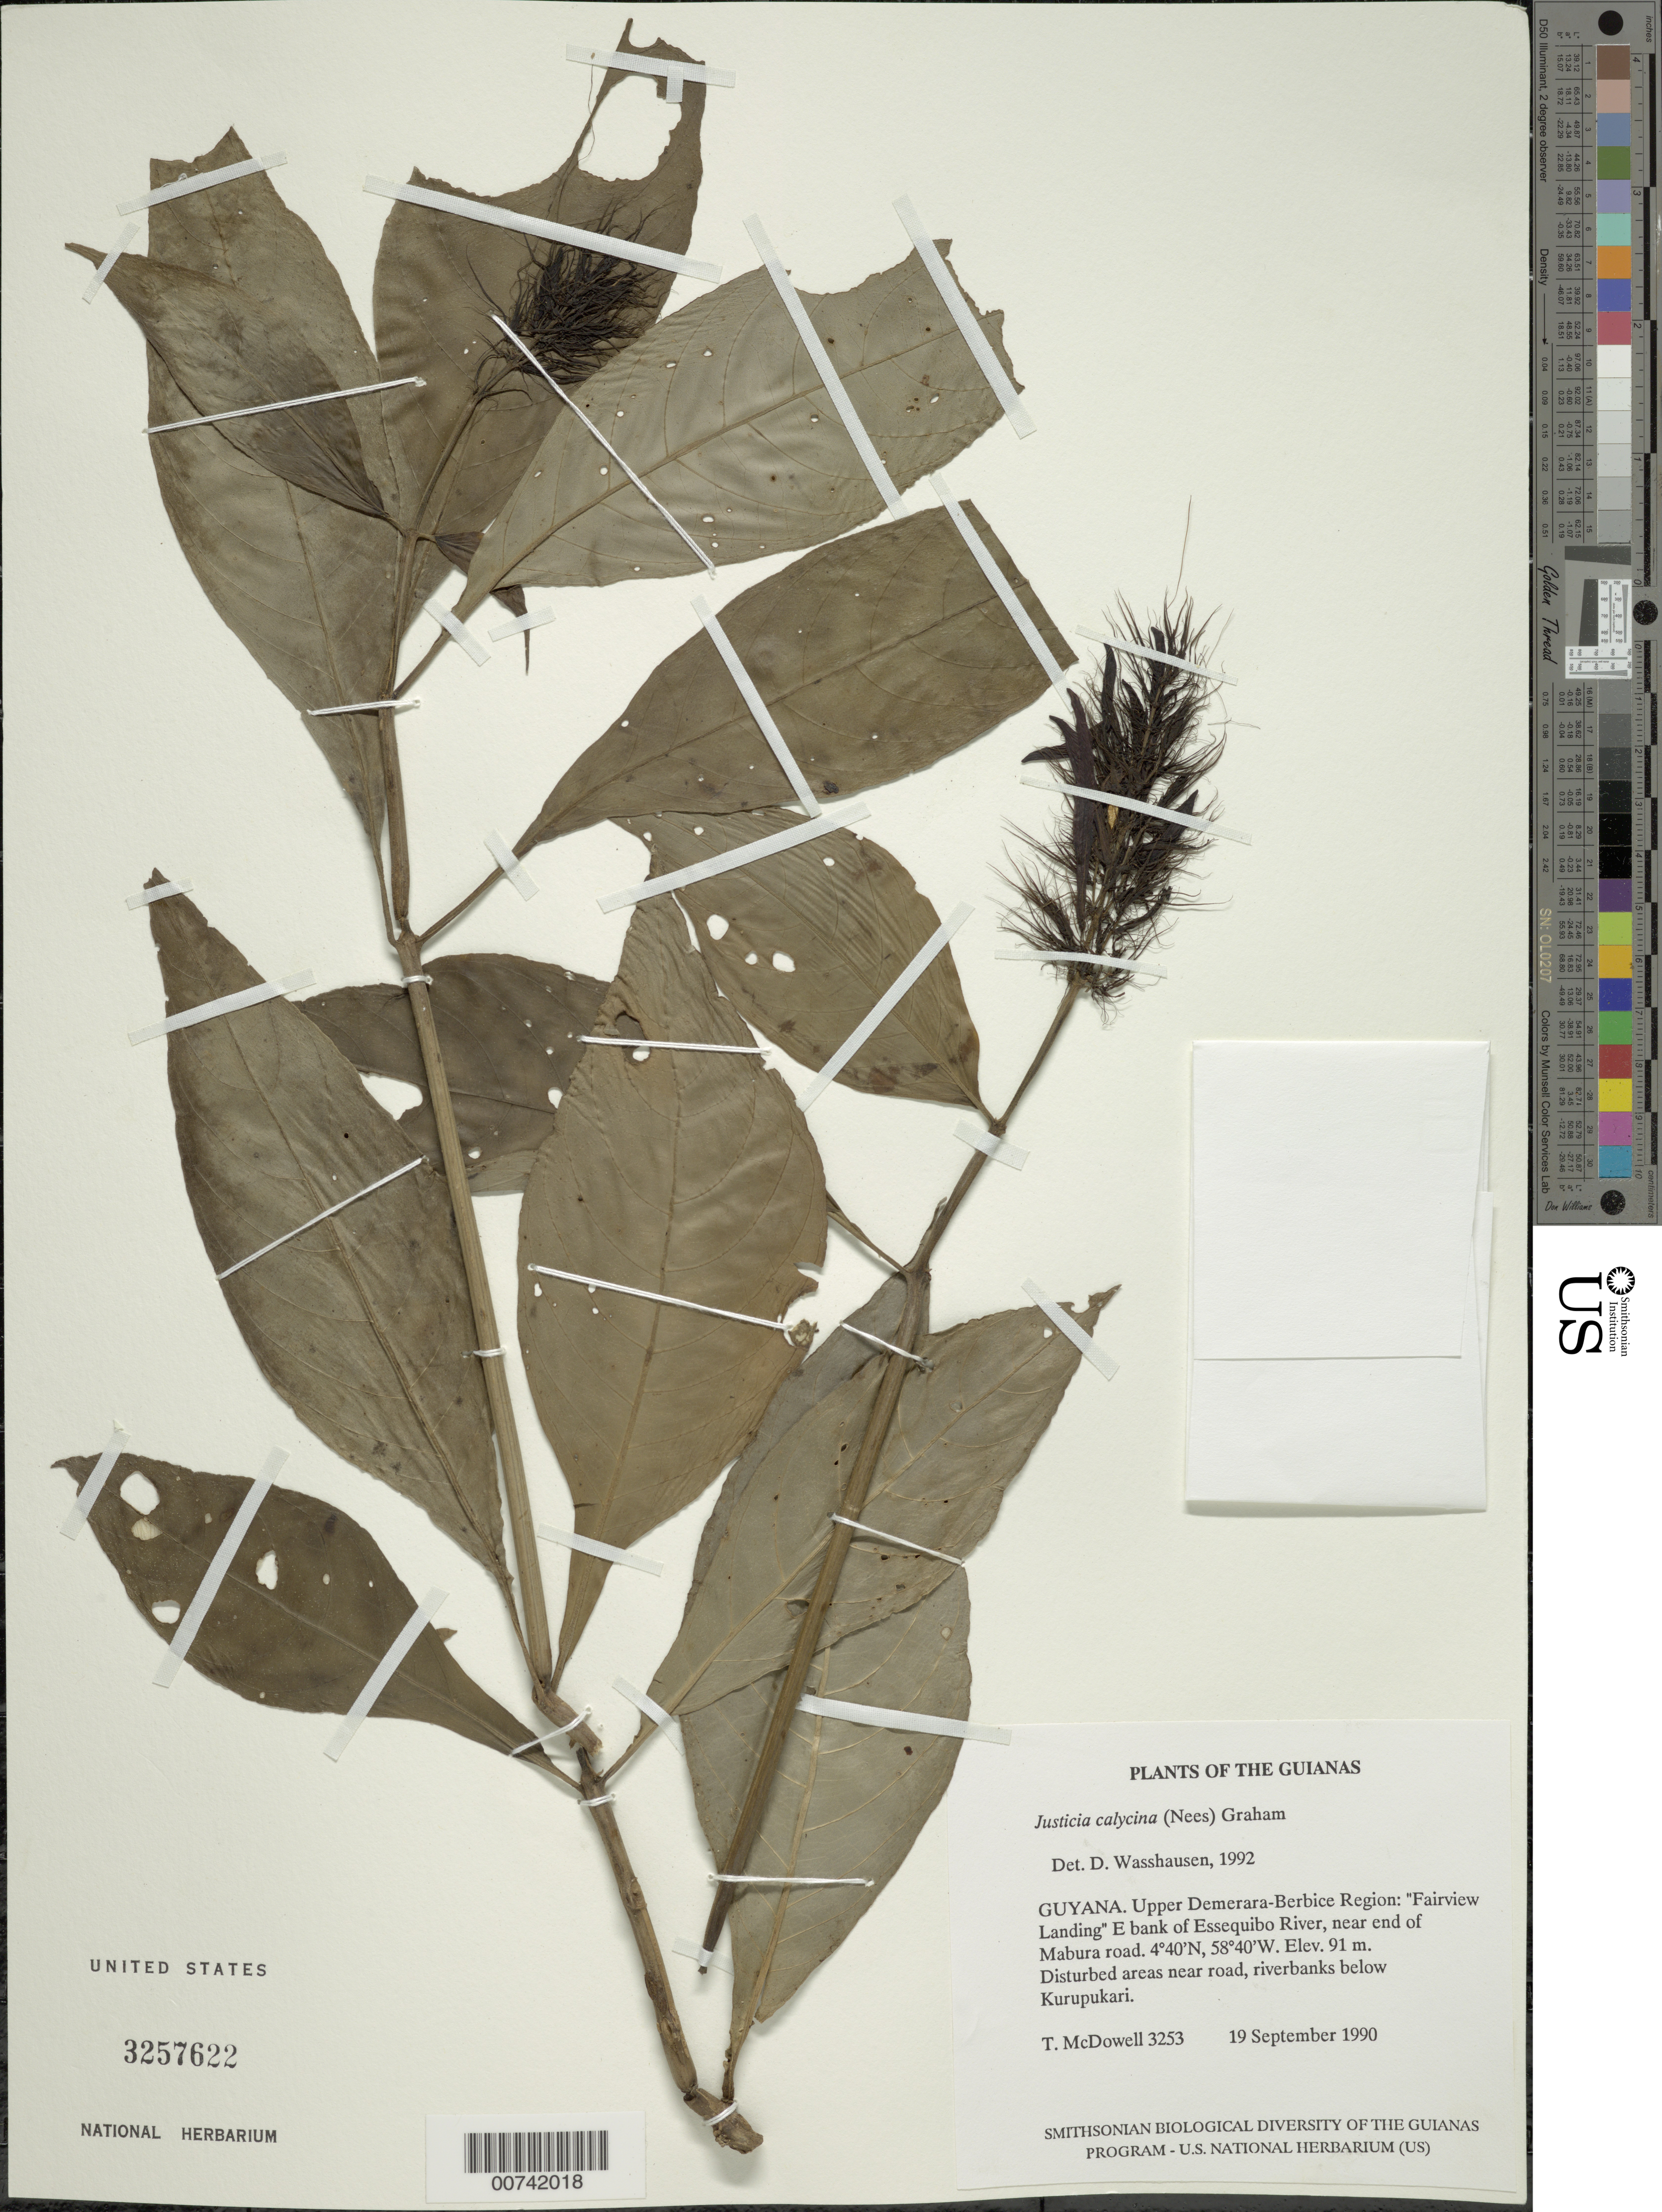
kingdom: Plantae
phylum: Tracheophyta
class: Magnoliopsida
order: Lamiales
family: Acanthaceae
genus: Justicia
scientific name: Justicia calycina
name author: (Nees) V.A.W. Graham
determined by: Wasshausen, Dieter C., (BOT), Smithsonian Institution - National Museum of Natural History (UNITED STATES)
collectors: T. McDowell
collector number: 3253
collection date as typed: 19 September 1990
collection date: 1990-09-19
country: Guyana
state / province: U. Demerara-Berbice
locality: "Fairview Landing" E bank of Essequibo River, near end of Mabura road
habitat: Disturbed areas near road, riverbanks below Kurupukari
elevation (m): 91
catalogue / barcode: US 3257622